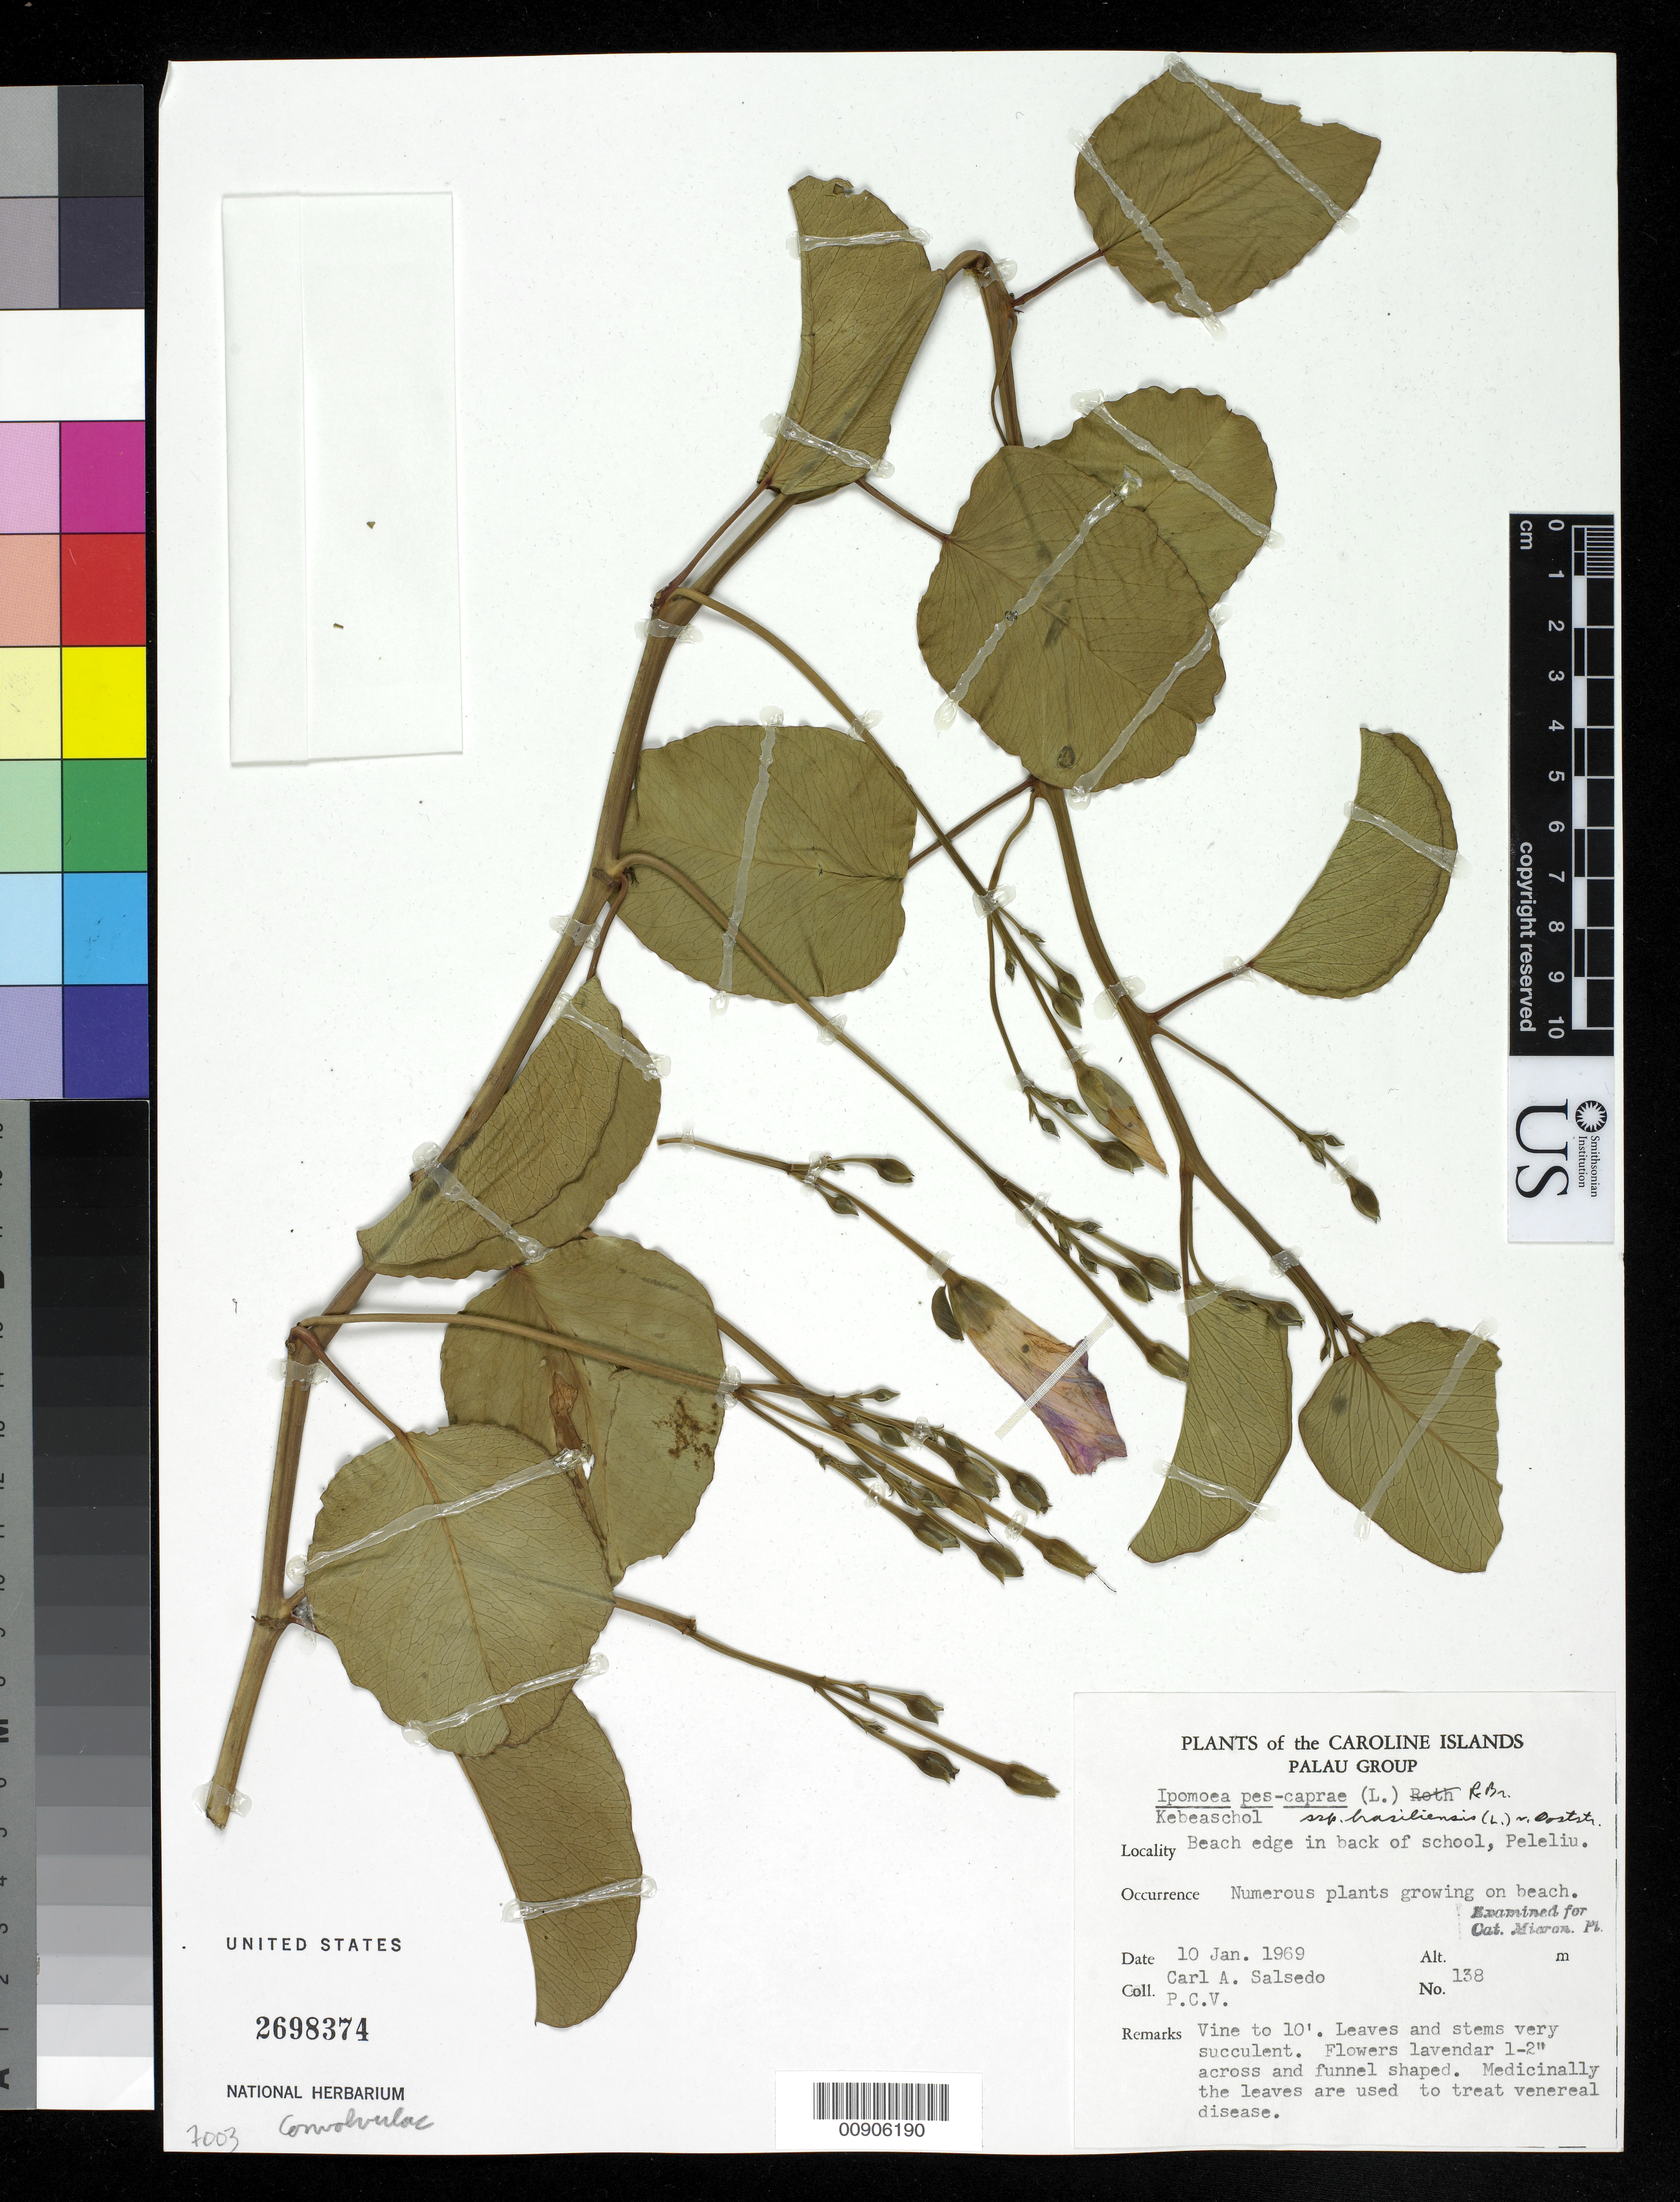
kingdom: Plantae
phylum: Tracheophyta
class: Magnoliopsida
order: Solanales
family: Convolvulaceae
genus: Ipomoea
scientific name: Ipomoea pes-caprae subsp. brasiliensis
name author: (L.) Ooststr.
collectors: C.A. Salsedo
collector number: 138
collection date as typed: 10 Jan 1969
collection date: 1969-01-10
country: Palau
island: Beliliou [Peleliu]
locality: Beach edge in back of school, Peleliu.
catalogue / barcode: US 2698374